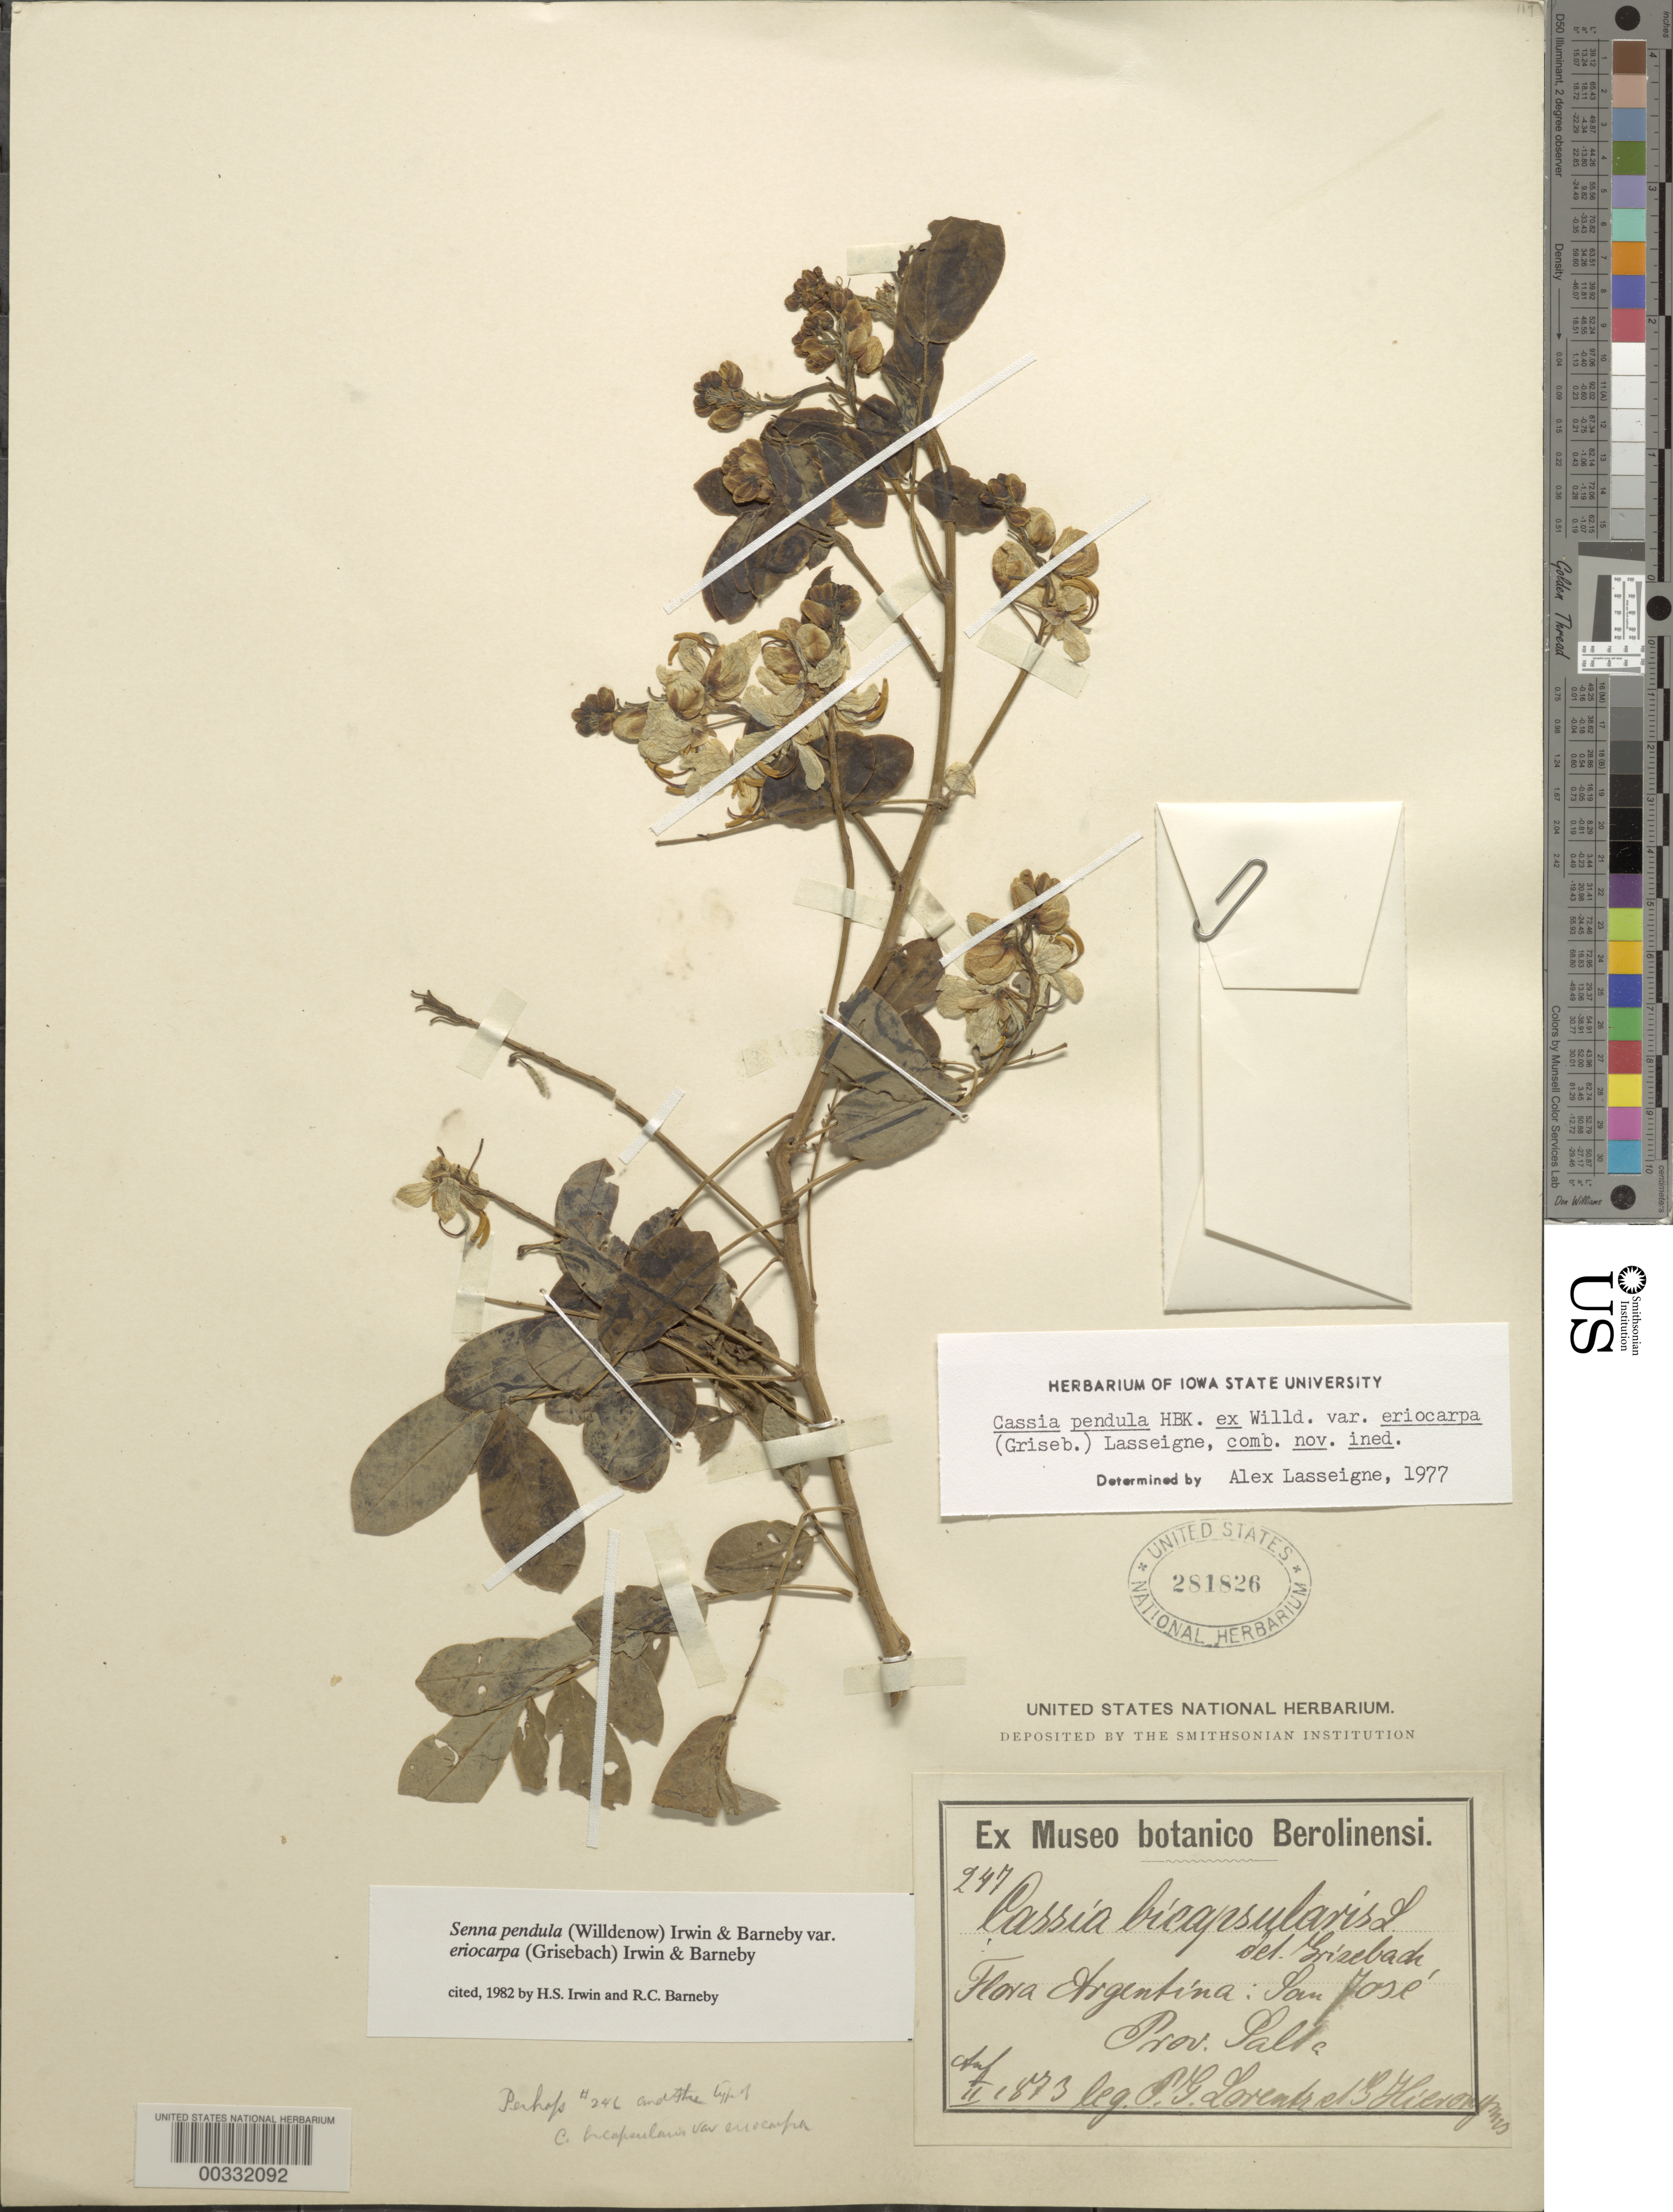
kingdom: Plantae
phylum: Tracheophyta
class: Magnoliopsida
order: Fabales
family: Fabaceae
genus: Senna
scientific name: Senna pendula var. eriocarpa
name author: (Griseb.) H.S. Irwin & Barneby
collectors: P. G. Lorentz & G. H. Hieronymus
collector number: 247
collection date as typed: Feb 1873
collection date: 1873-02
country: Argentina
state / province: Salta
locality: San Jose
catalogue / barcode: US 281826